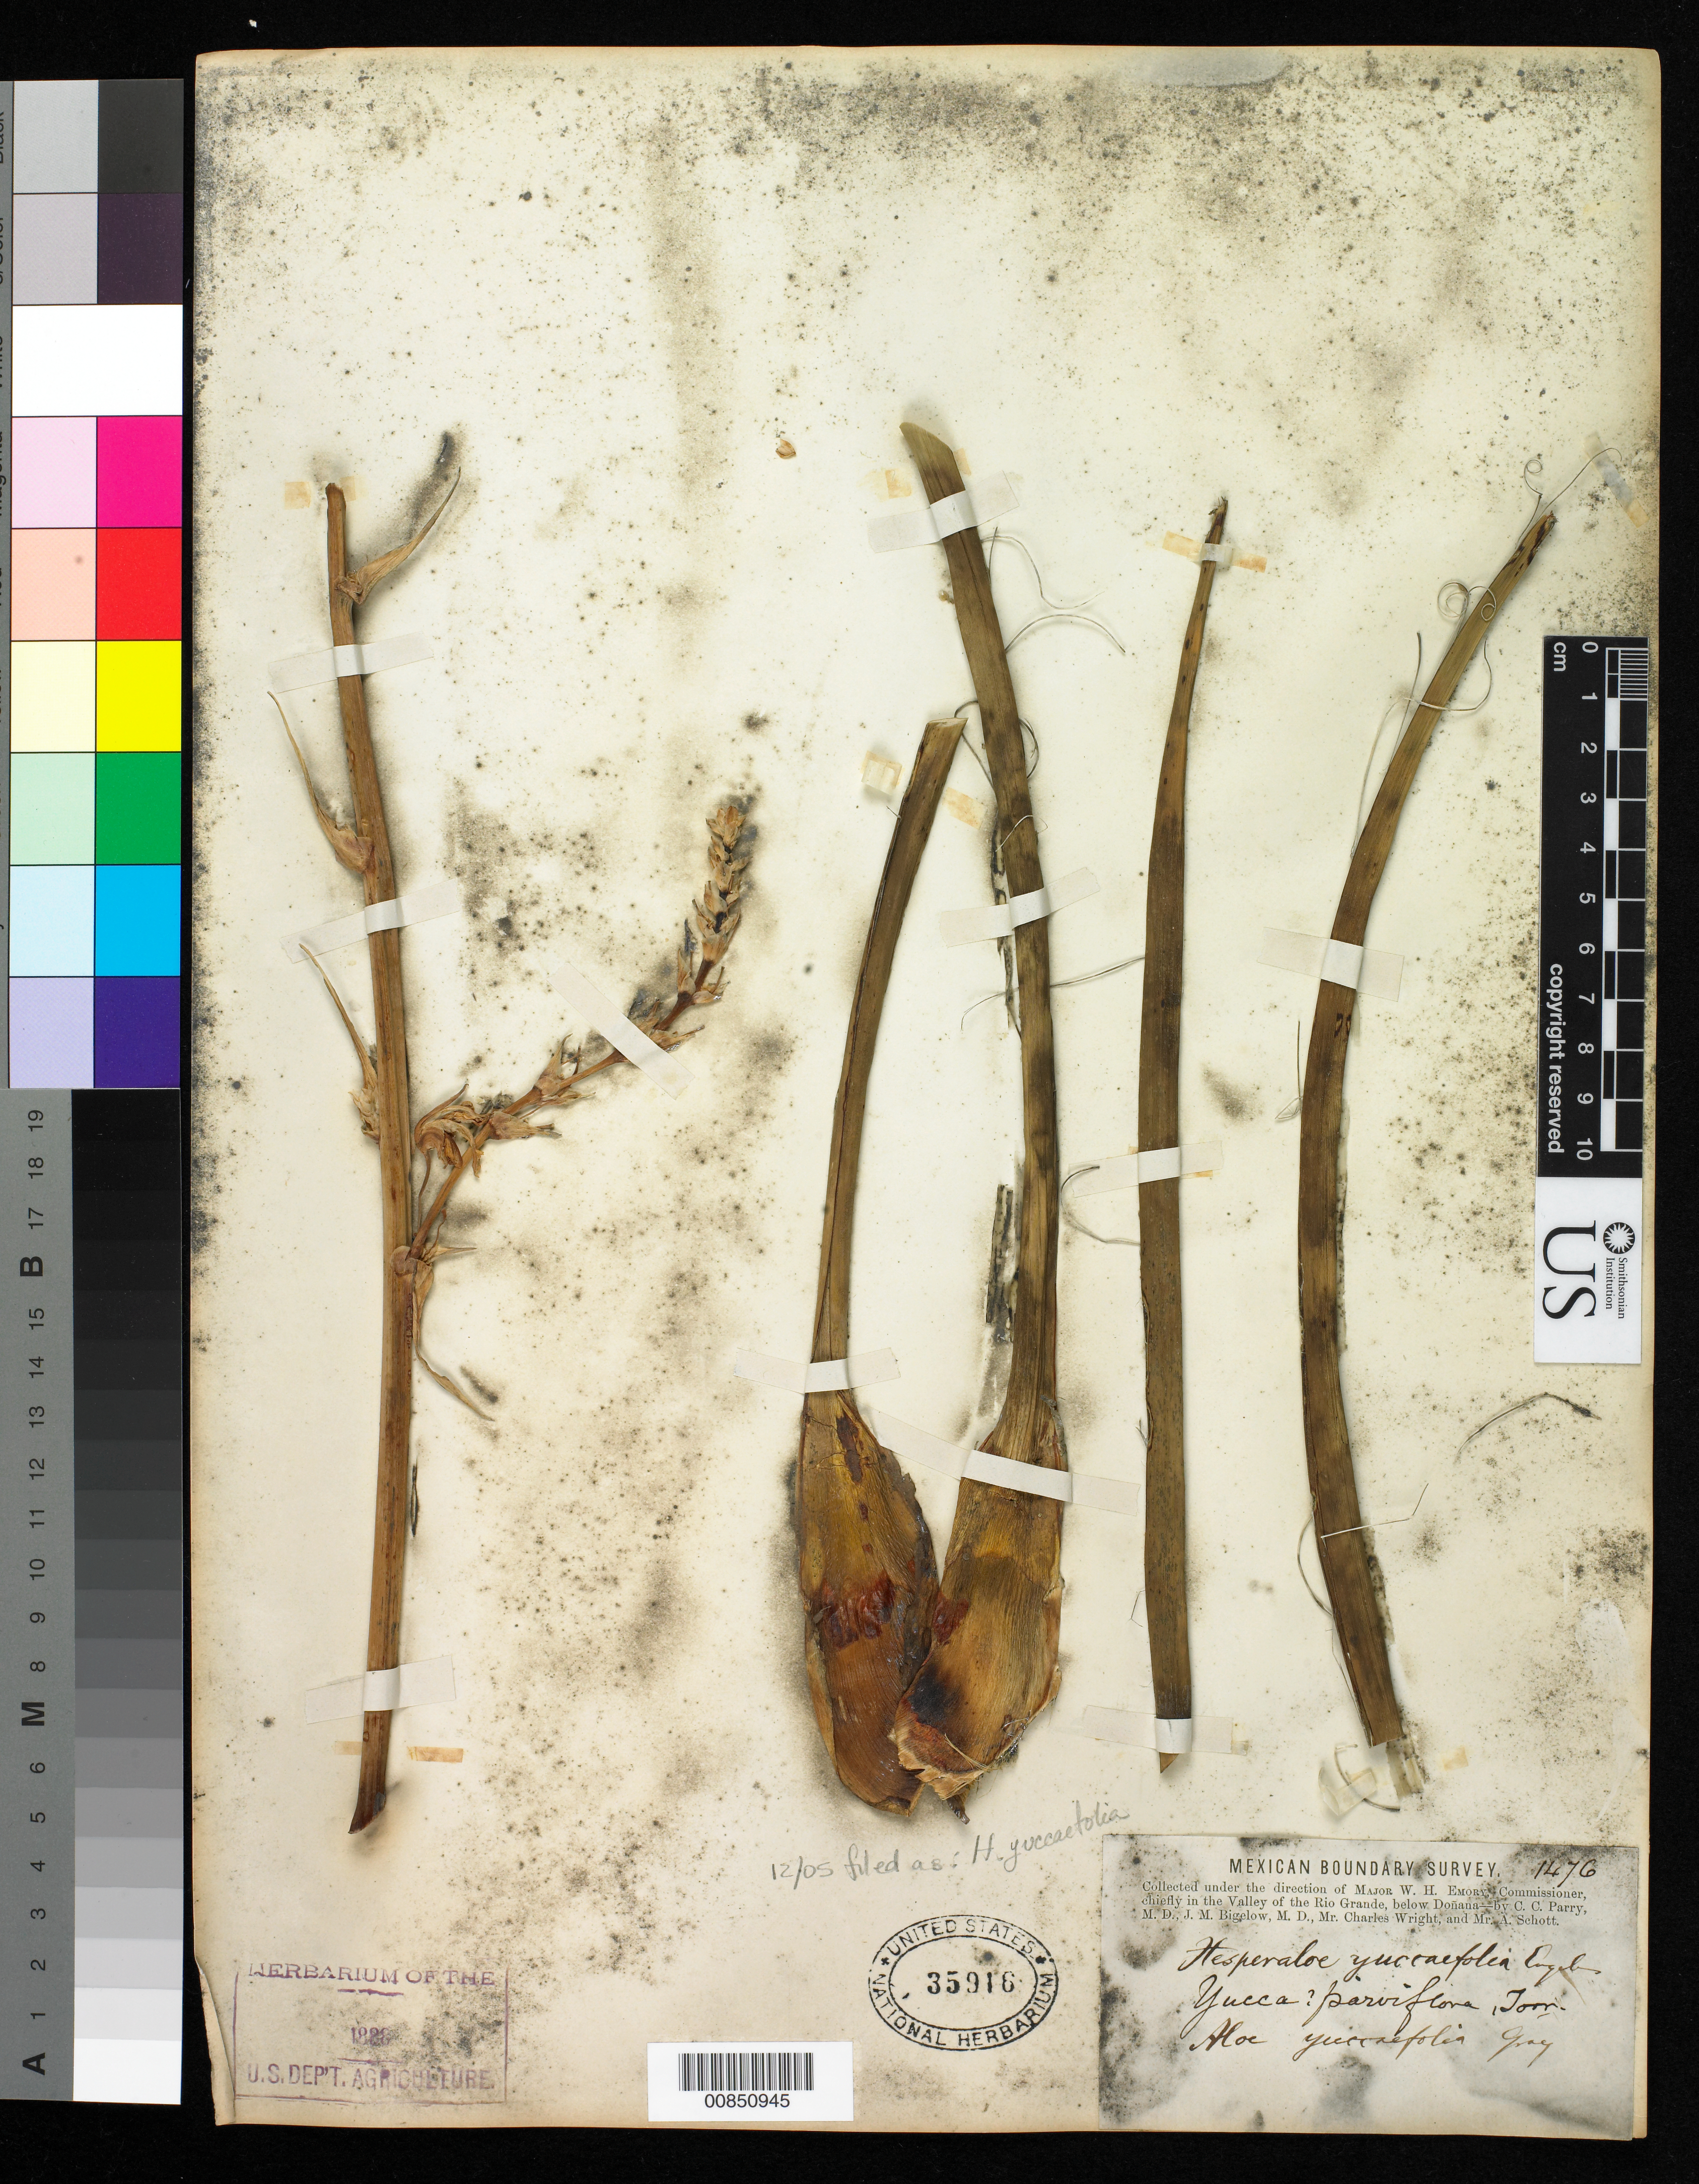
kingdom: Plantae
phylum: Tracheophyta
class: Liliopsida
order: Asparagales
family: Asparagaceae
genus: Hesperaloe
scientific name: Hesperaloe yuccaefolia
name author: Engelm.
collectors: C. C. Parry, J. M. Bigelow, C. Wright & A. C. V. Schott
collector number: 1476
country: United States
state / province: New Mexico / Texas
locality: Valley of the Rio Grande, below Doñana.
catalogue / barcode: US 35916